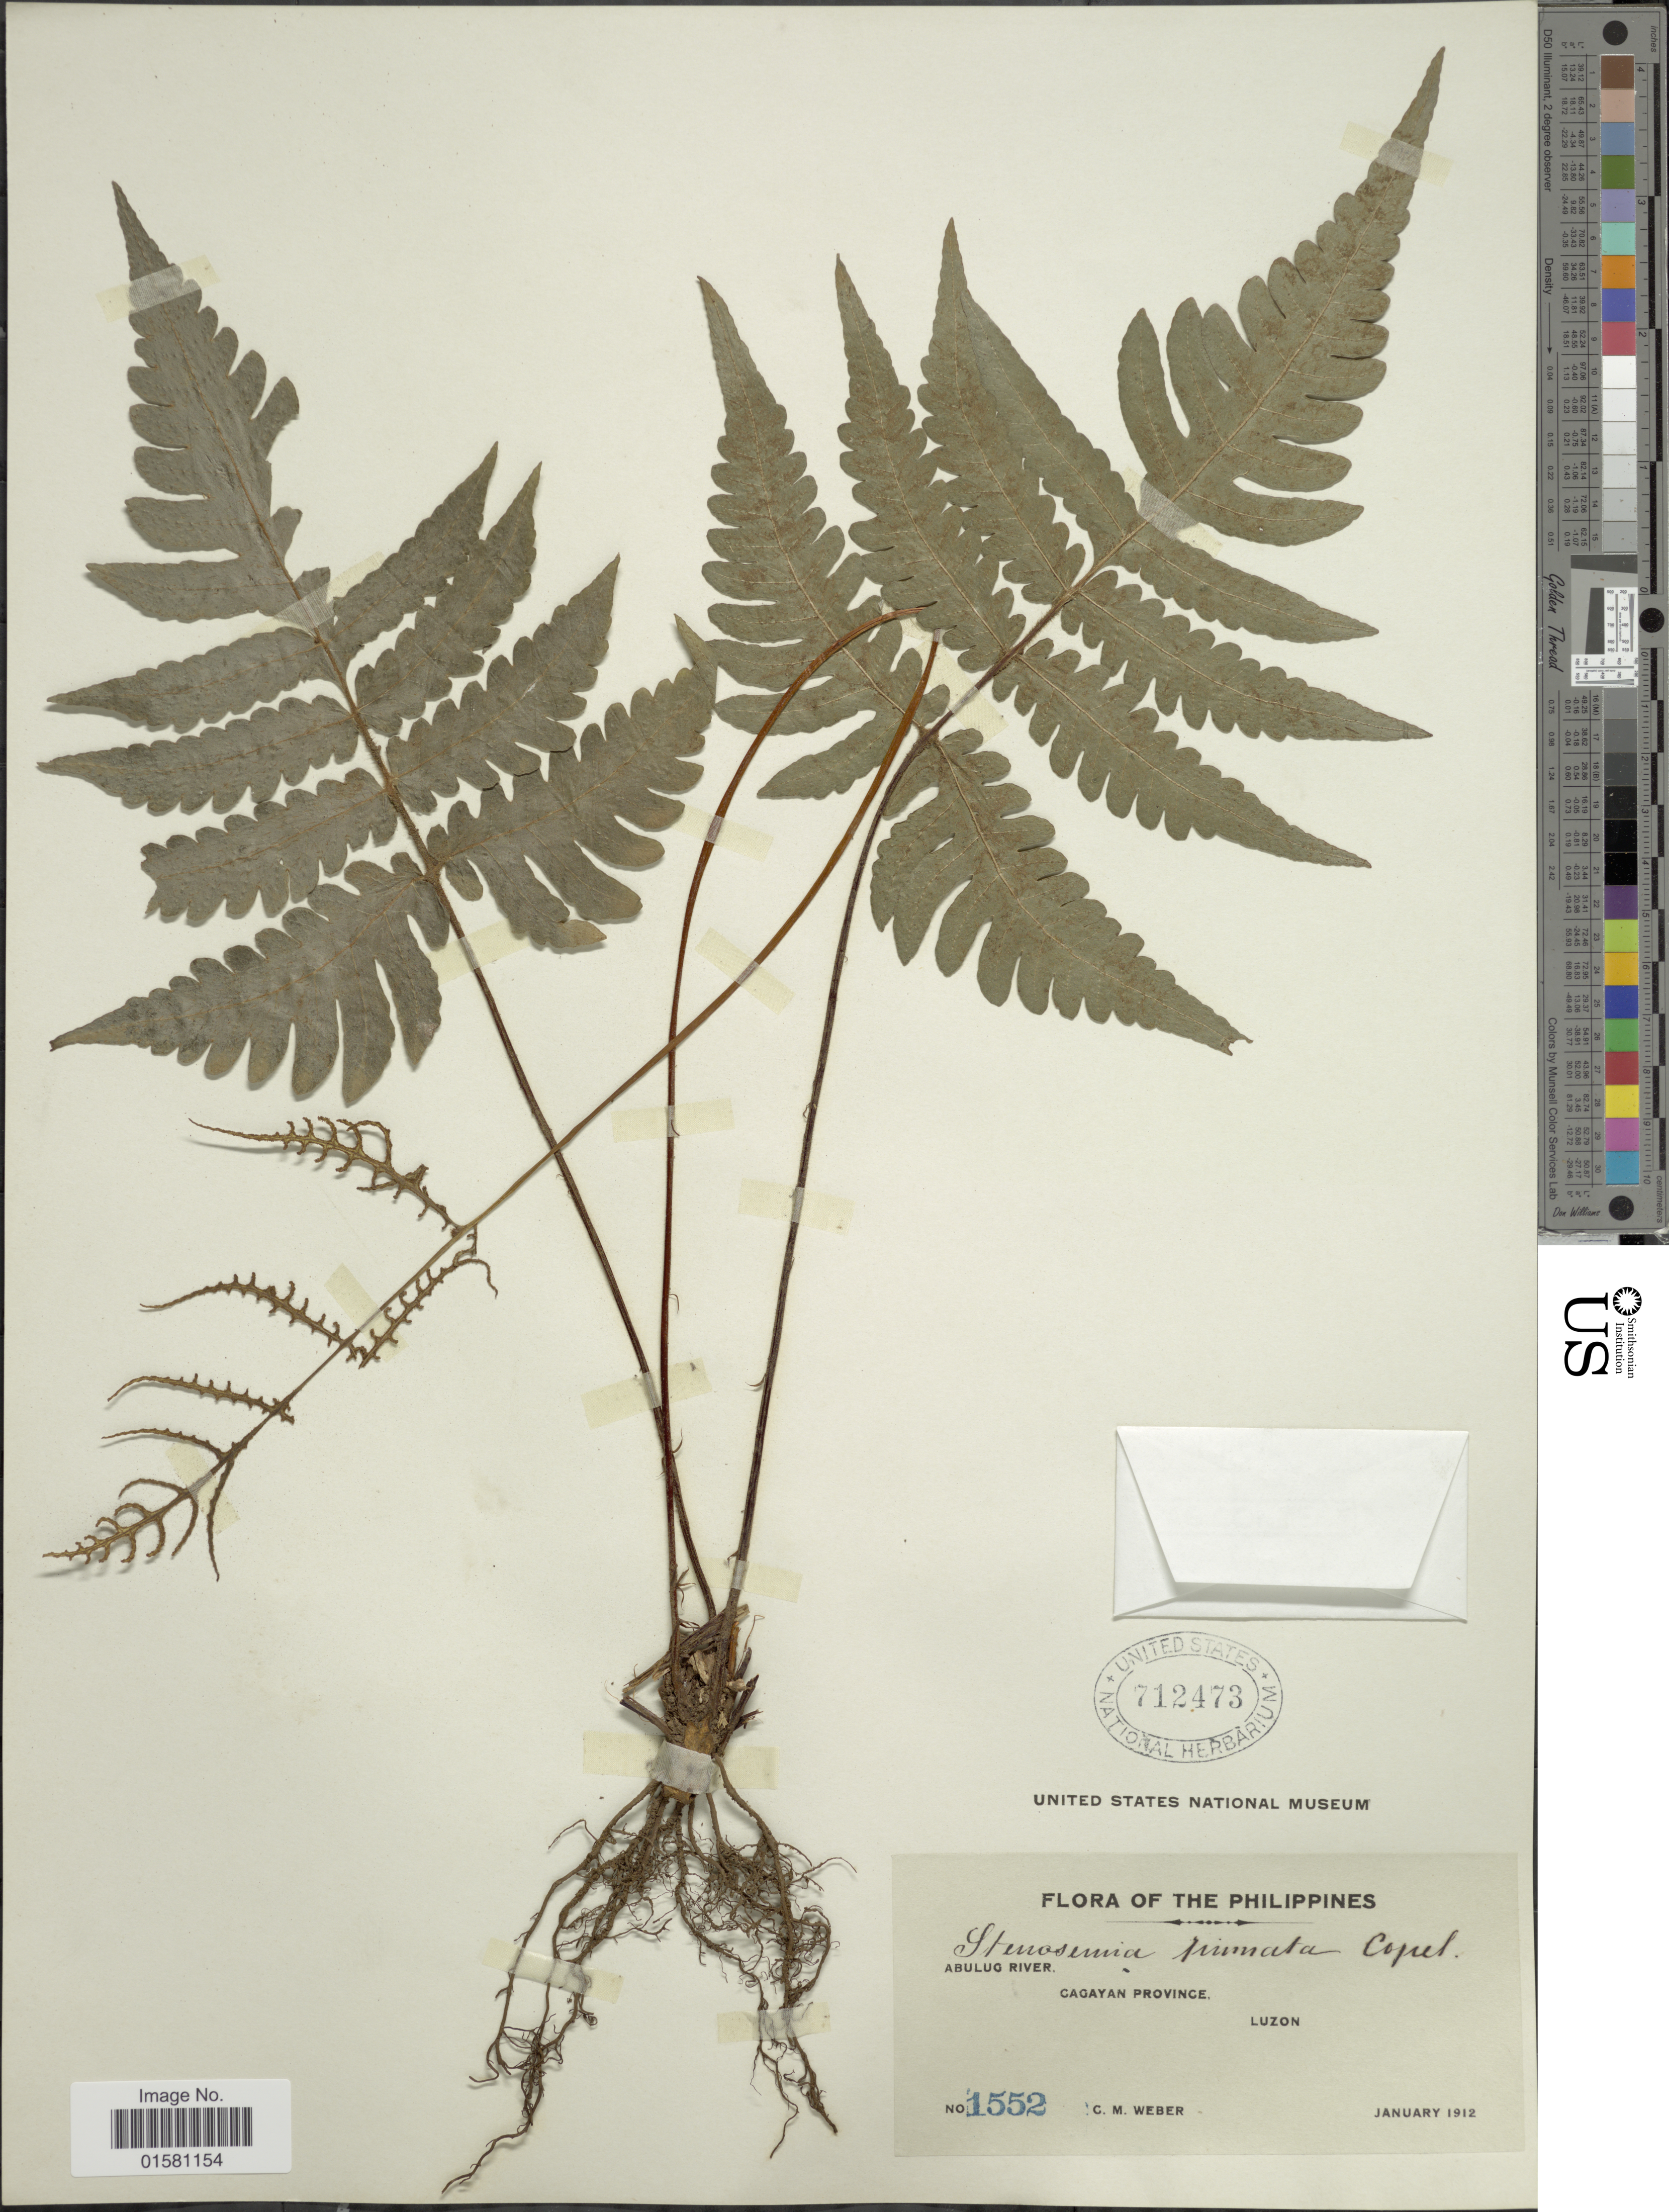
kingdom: Plantae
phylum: Tracheophyta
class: Polypodiopsida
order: Polypodiales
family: Tectariaceae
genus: Tectaria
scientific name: Tectaria pinnata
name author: (C. Chr.) R.M. Tryon & A.F. Tryon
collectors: C. M. Weber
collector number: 1552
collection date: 1912-01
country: Philippines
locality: Cagayan Province, Luzon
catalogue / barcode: US 712473